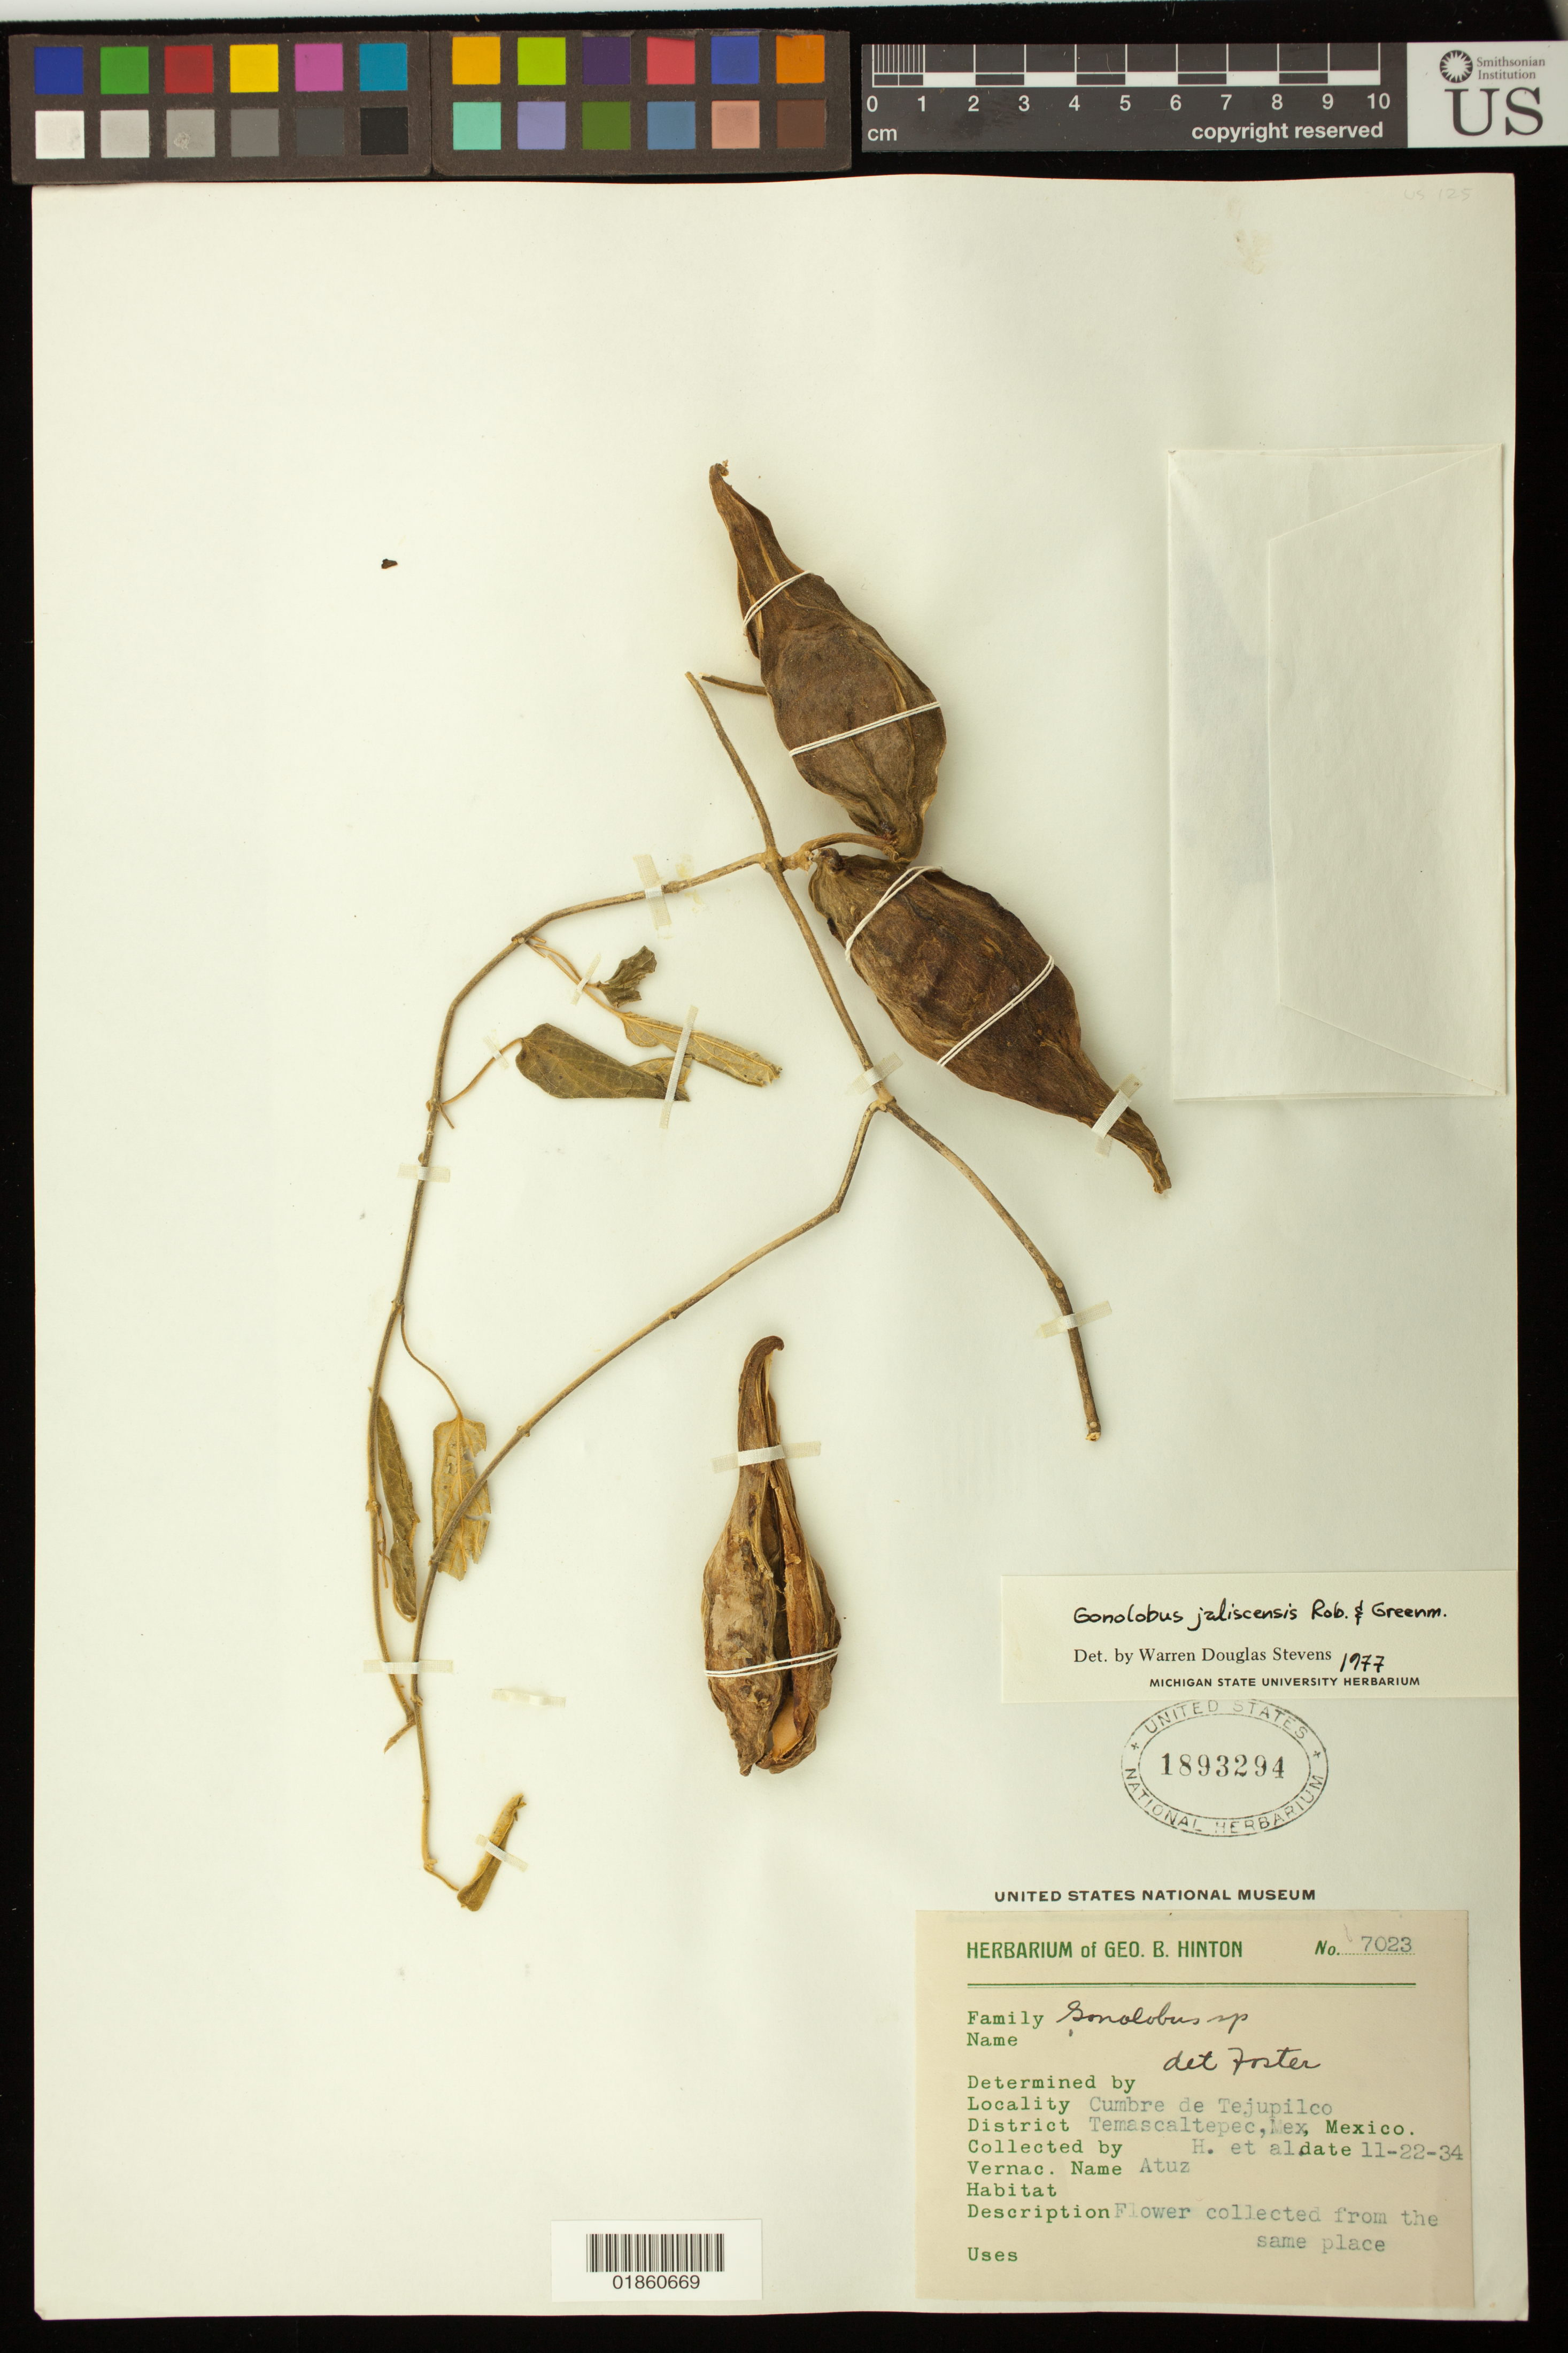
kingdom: Plantae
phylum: Tracheophyta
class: Magnoliopsida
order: Gentianales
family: Apocynaceae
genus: Gonolobus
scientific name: Gonolobus jaliscensis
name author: B.L. Rob. & Greenm.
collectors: G. B. Hinton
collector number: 7023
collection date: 1934-11-22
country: Mexico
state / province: México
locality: Cumbre de Tejupilco, Temascaltepec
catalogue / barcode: US 1893294